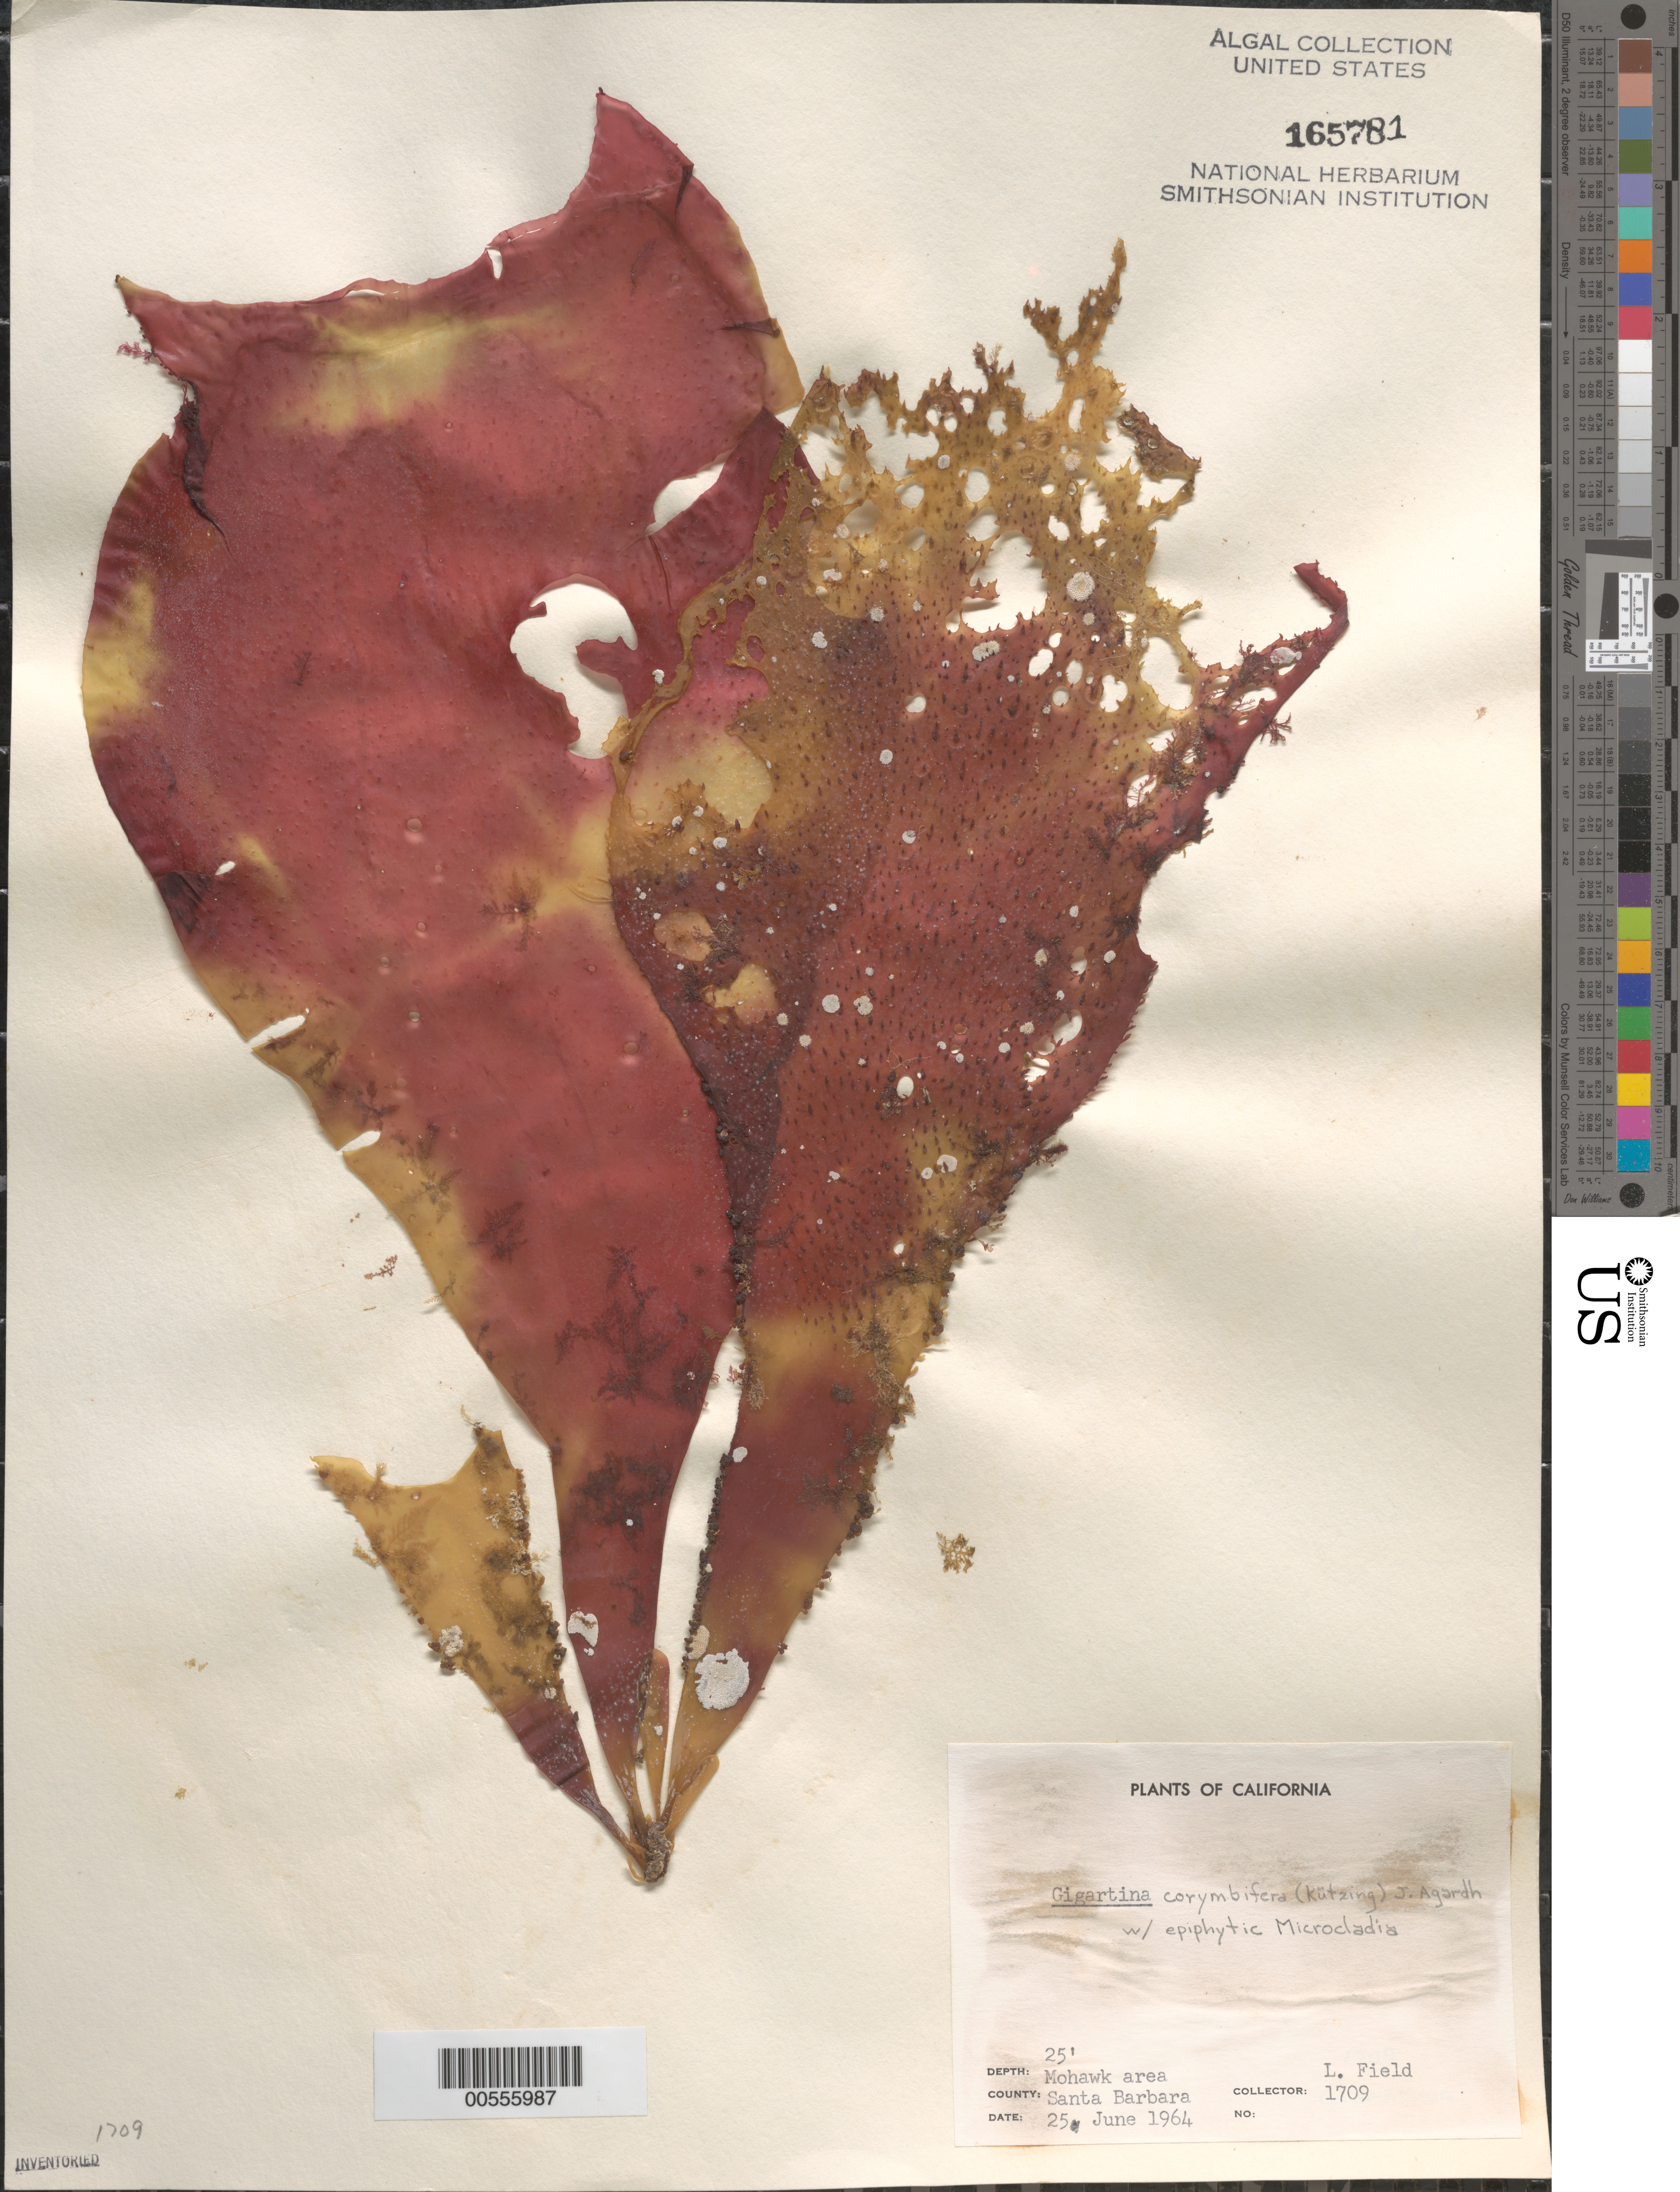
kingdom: Plantae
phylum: Rhodophyta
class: Florideophyceae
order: Gigartinales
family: Gigartinaceae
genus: Chondracanthus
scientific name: Chondracanthus corymbiferus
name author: (Kütz.) Guiry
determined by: Algae name updating Project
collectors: L. Field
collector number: Neushul 1709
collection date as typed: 25 Jun 1964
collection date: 1964-06-25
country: United States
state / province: California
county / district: Santa Barbara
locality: Santa Barbara, Mohawk area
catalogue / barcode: US 165781